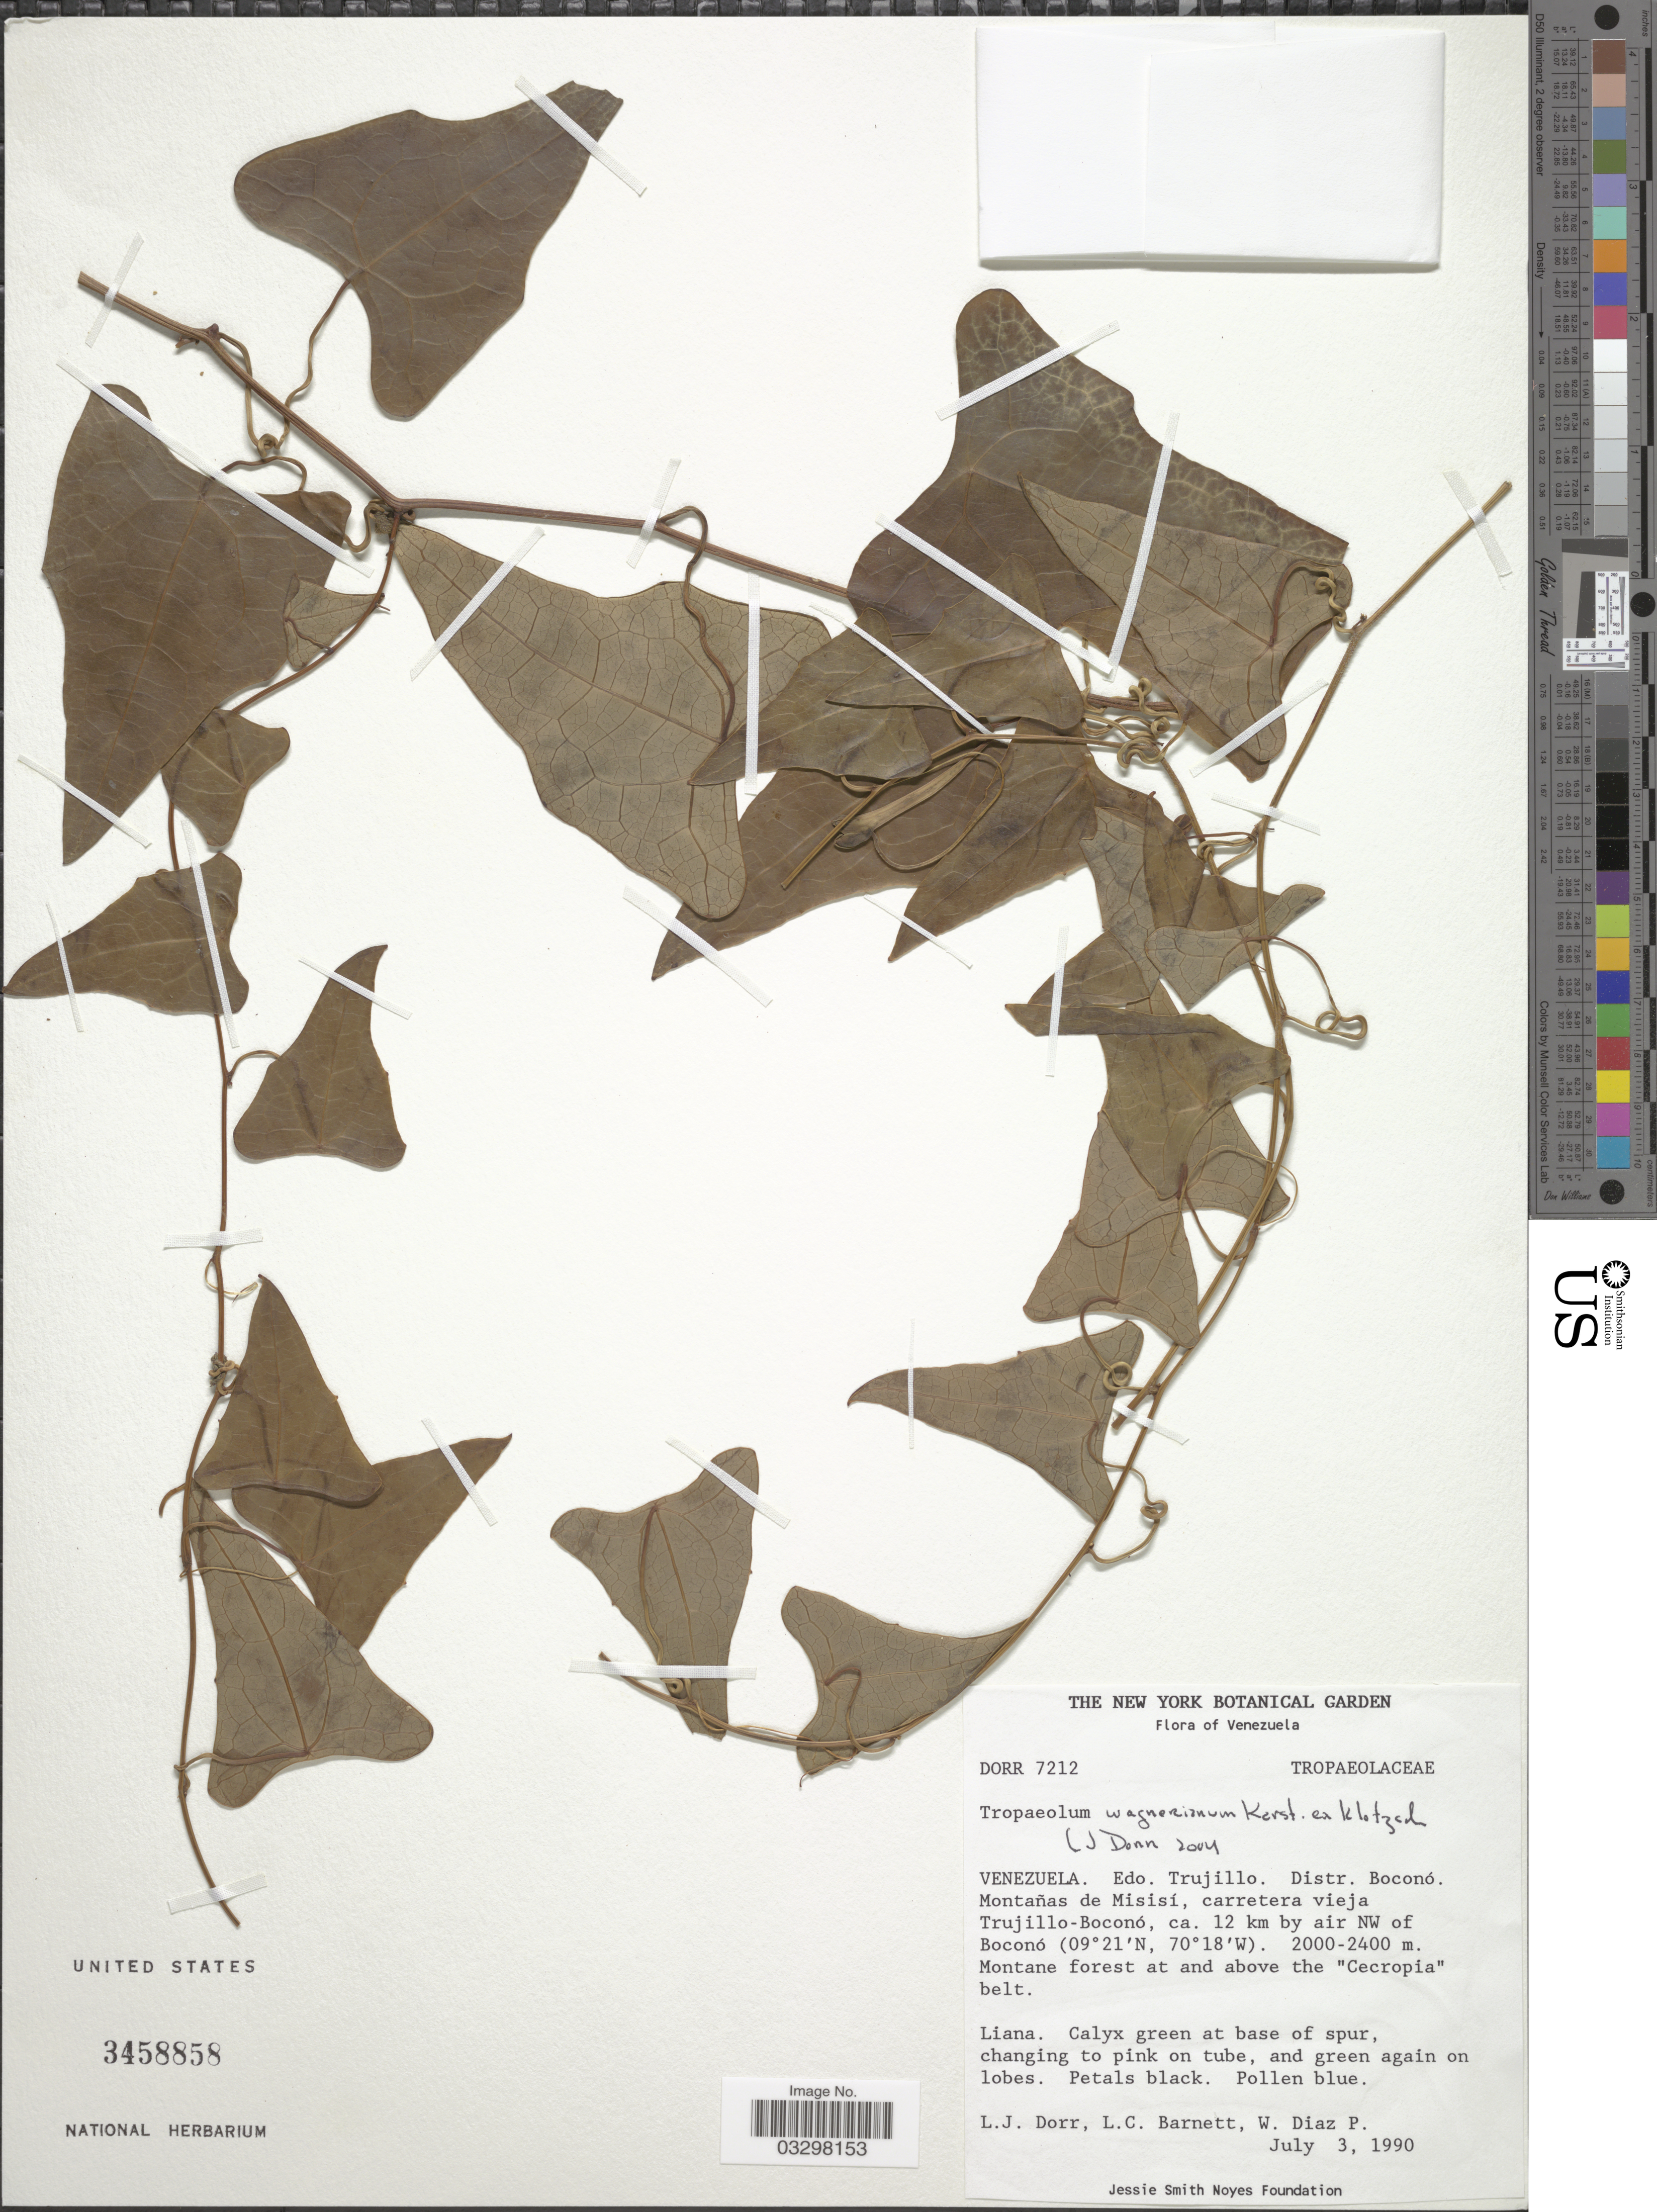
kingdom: Plantae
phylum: Tracheophyta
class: Magnoliopsida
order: Brassicales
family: Tropaeolaceae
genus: Tropaeolum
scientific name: Tropaeolum warmingianum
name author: Rohrb.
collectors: L. J. Dorr, L. C. Barnett & W. Díaz P.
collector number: DORR7212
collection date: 1990-07-03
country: Venezuela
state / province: Trujillo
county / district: Boconó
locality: Montañas de Misisí, carretera vieja Trujillo-Boconó, ca. 12 km by air NW of Boconó.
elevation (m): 2000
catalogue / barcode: US 3458858